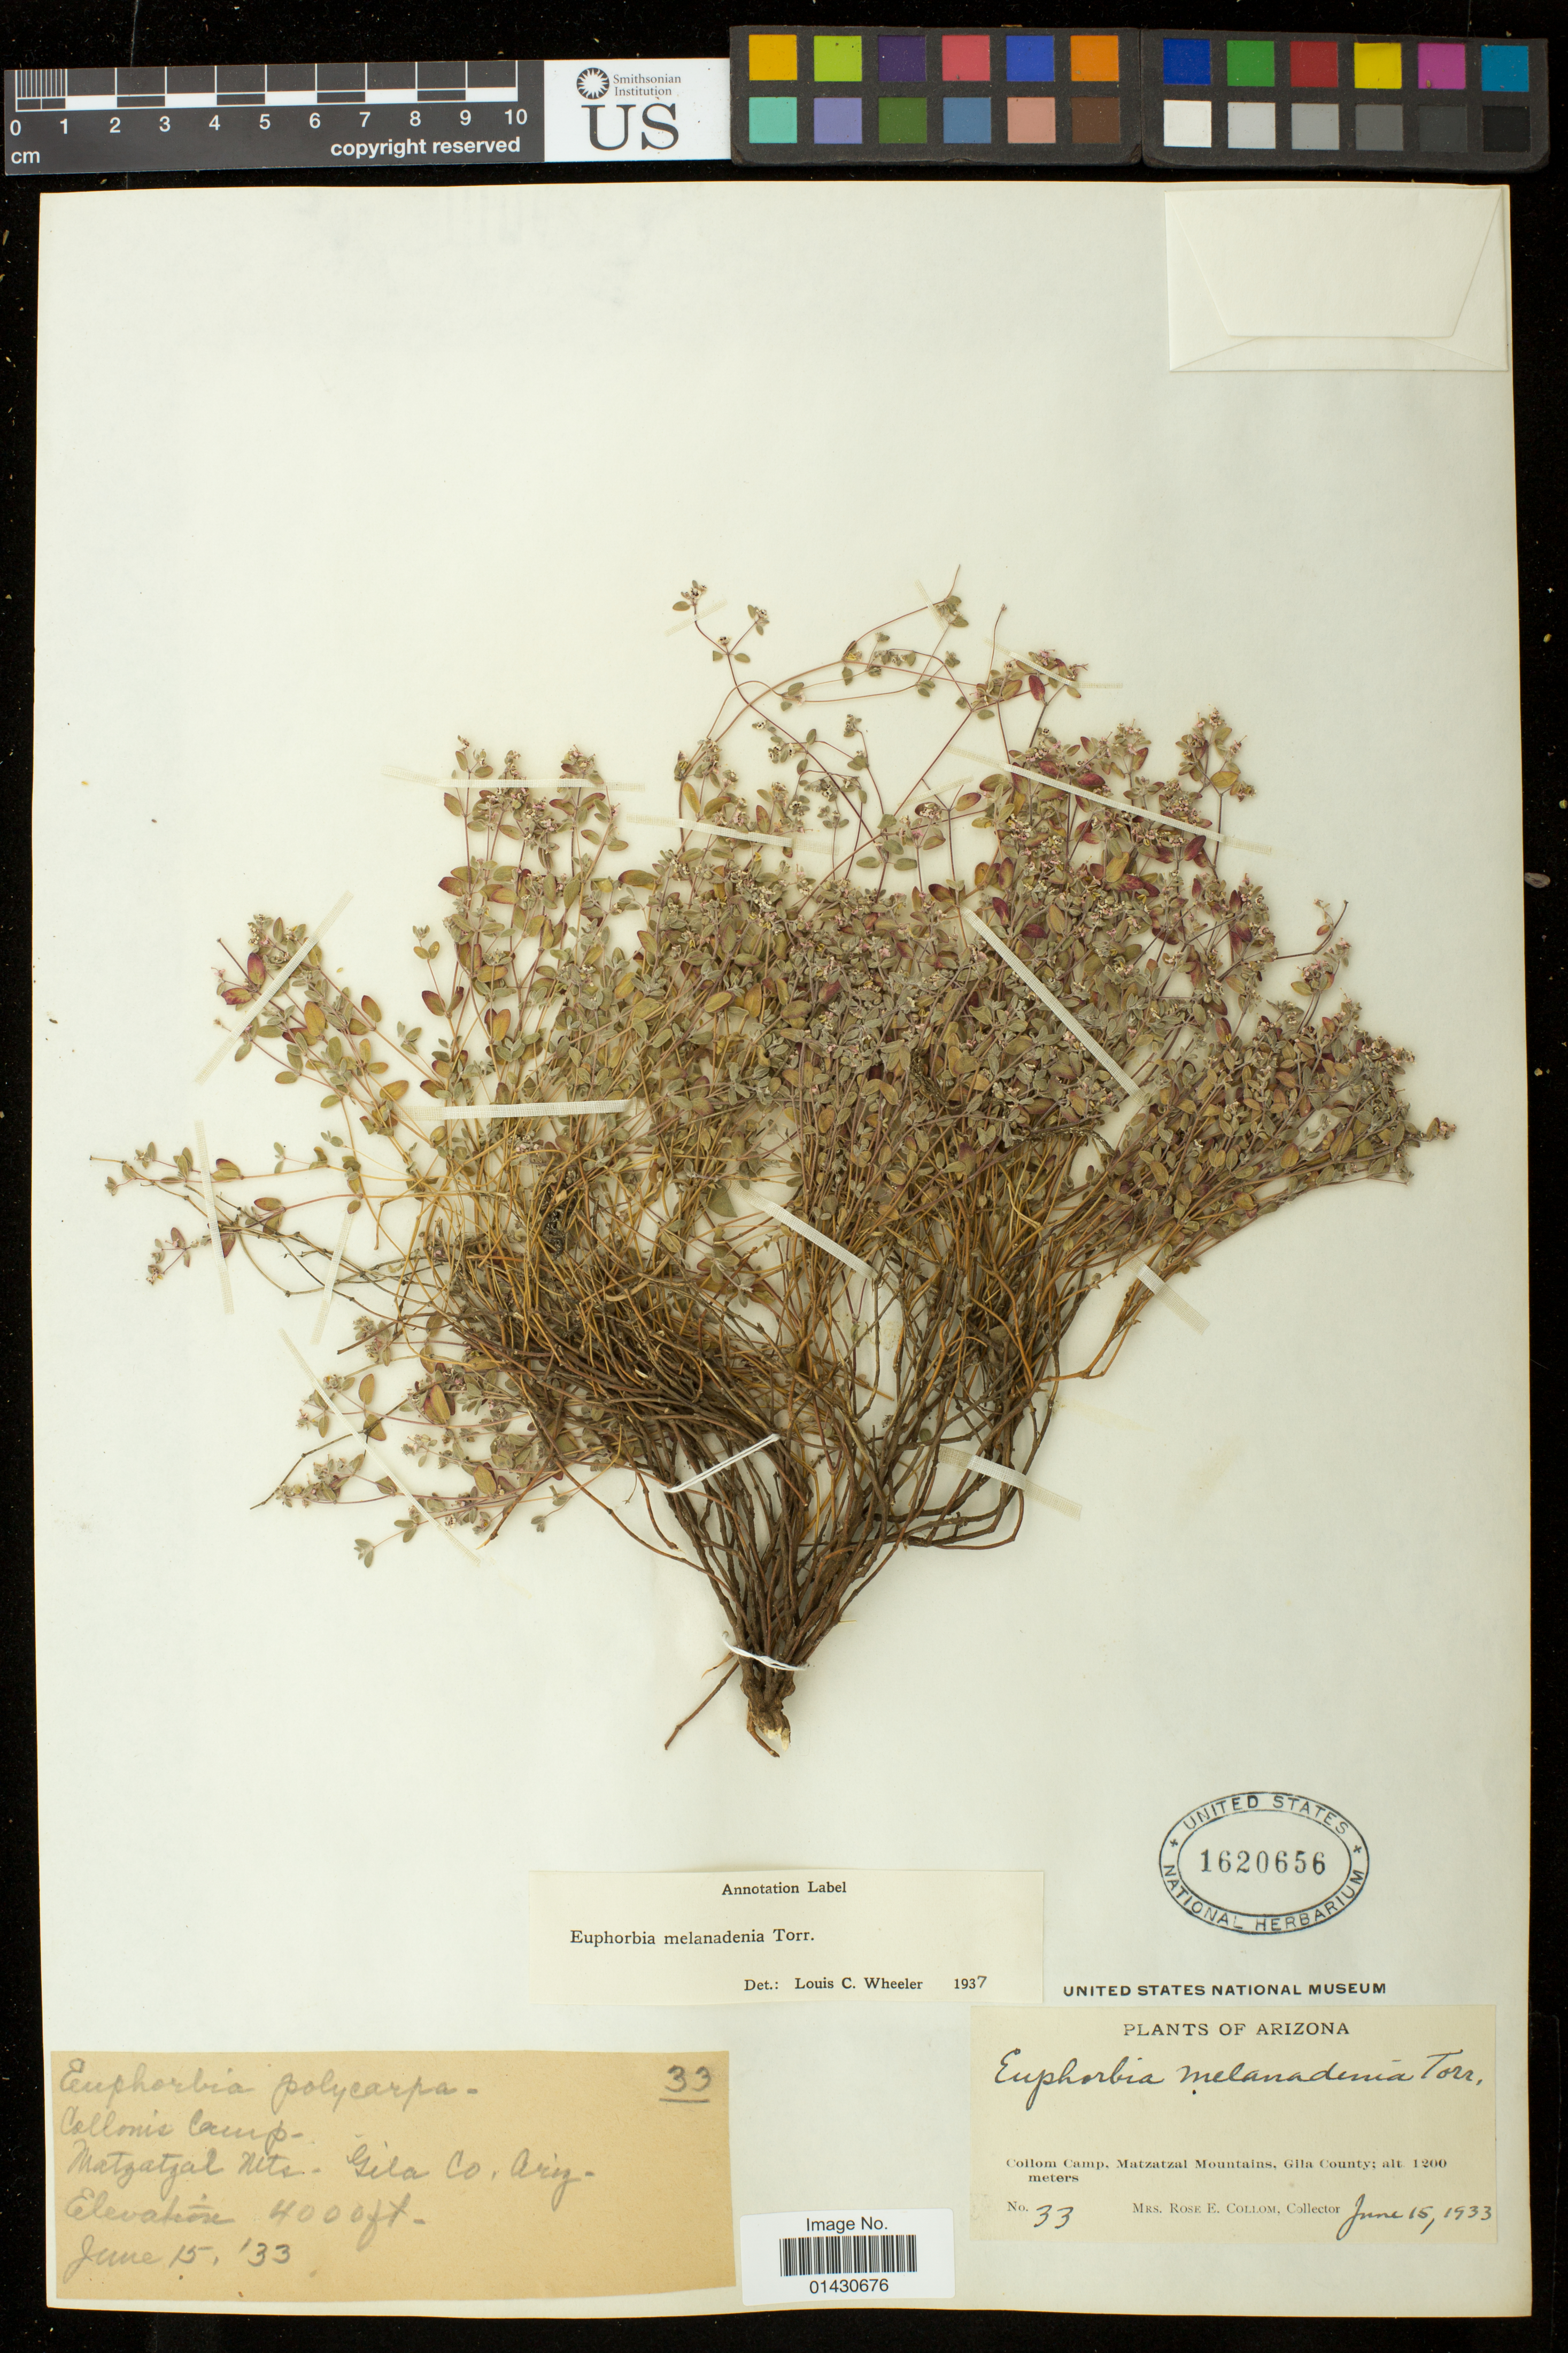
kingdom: Plantae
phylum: Tracheophyta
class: Magnoliopsida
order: Malpighiales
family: Euphorbiaceae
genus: Euphorbia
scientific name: Euphorbia melanadenia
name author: Torr.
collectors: R. E. Collom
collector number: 33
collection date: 1933-06-15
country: United States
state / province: Arizona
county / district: Gila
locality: Collom Camp, Matzatzal Mountains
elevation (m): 1200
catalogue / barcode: US 1620656